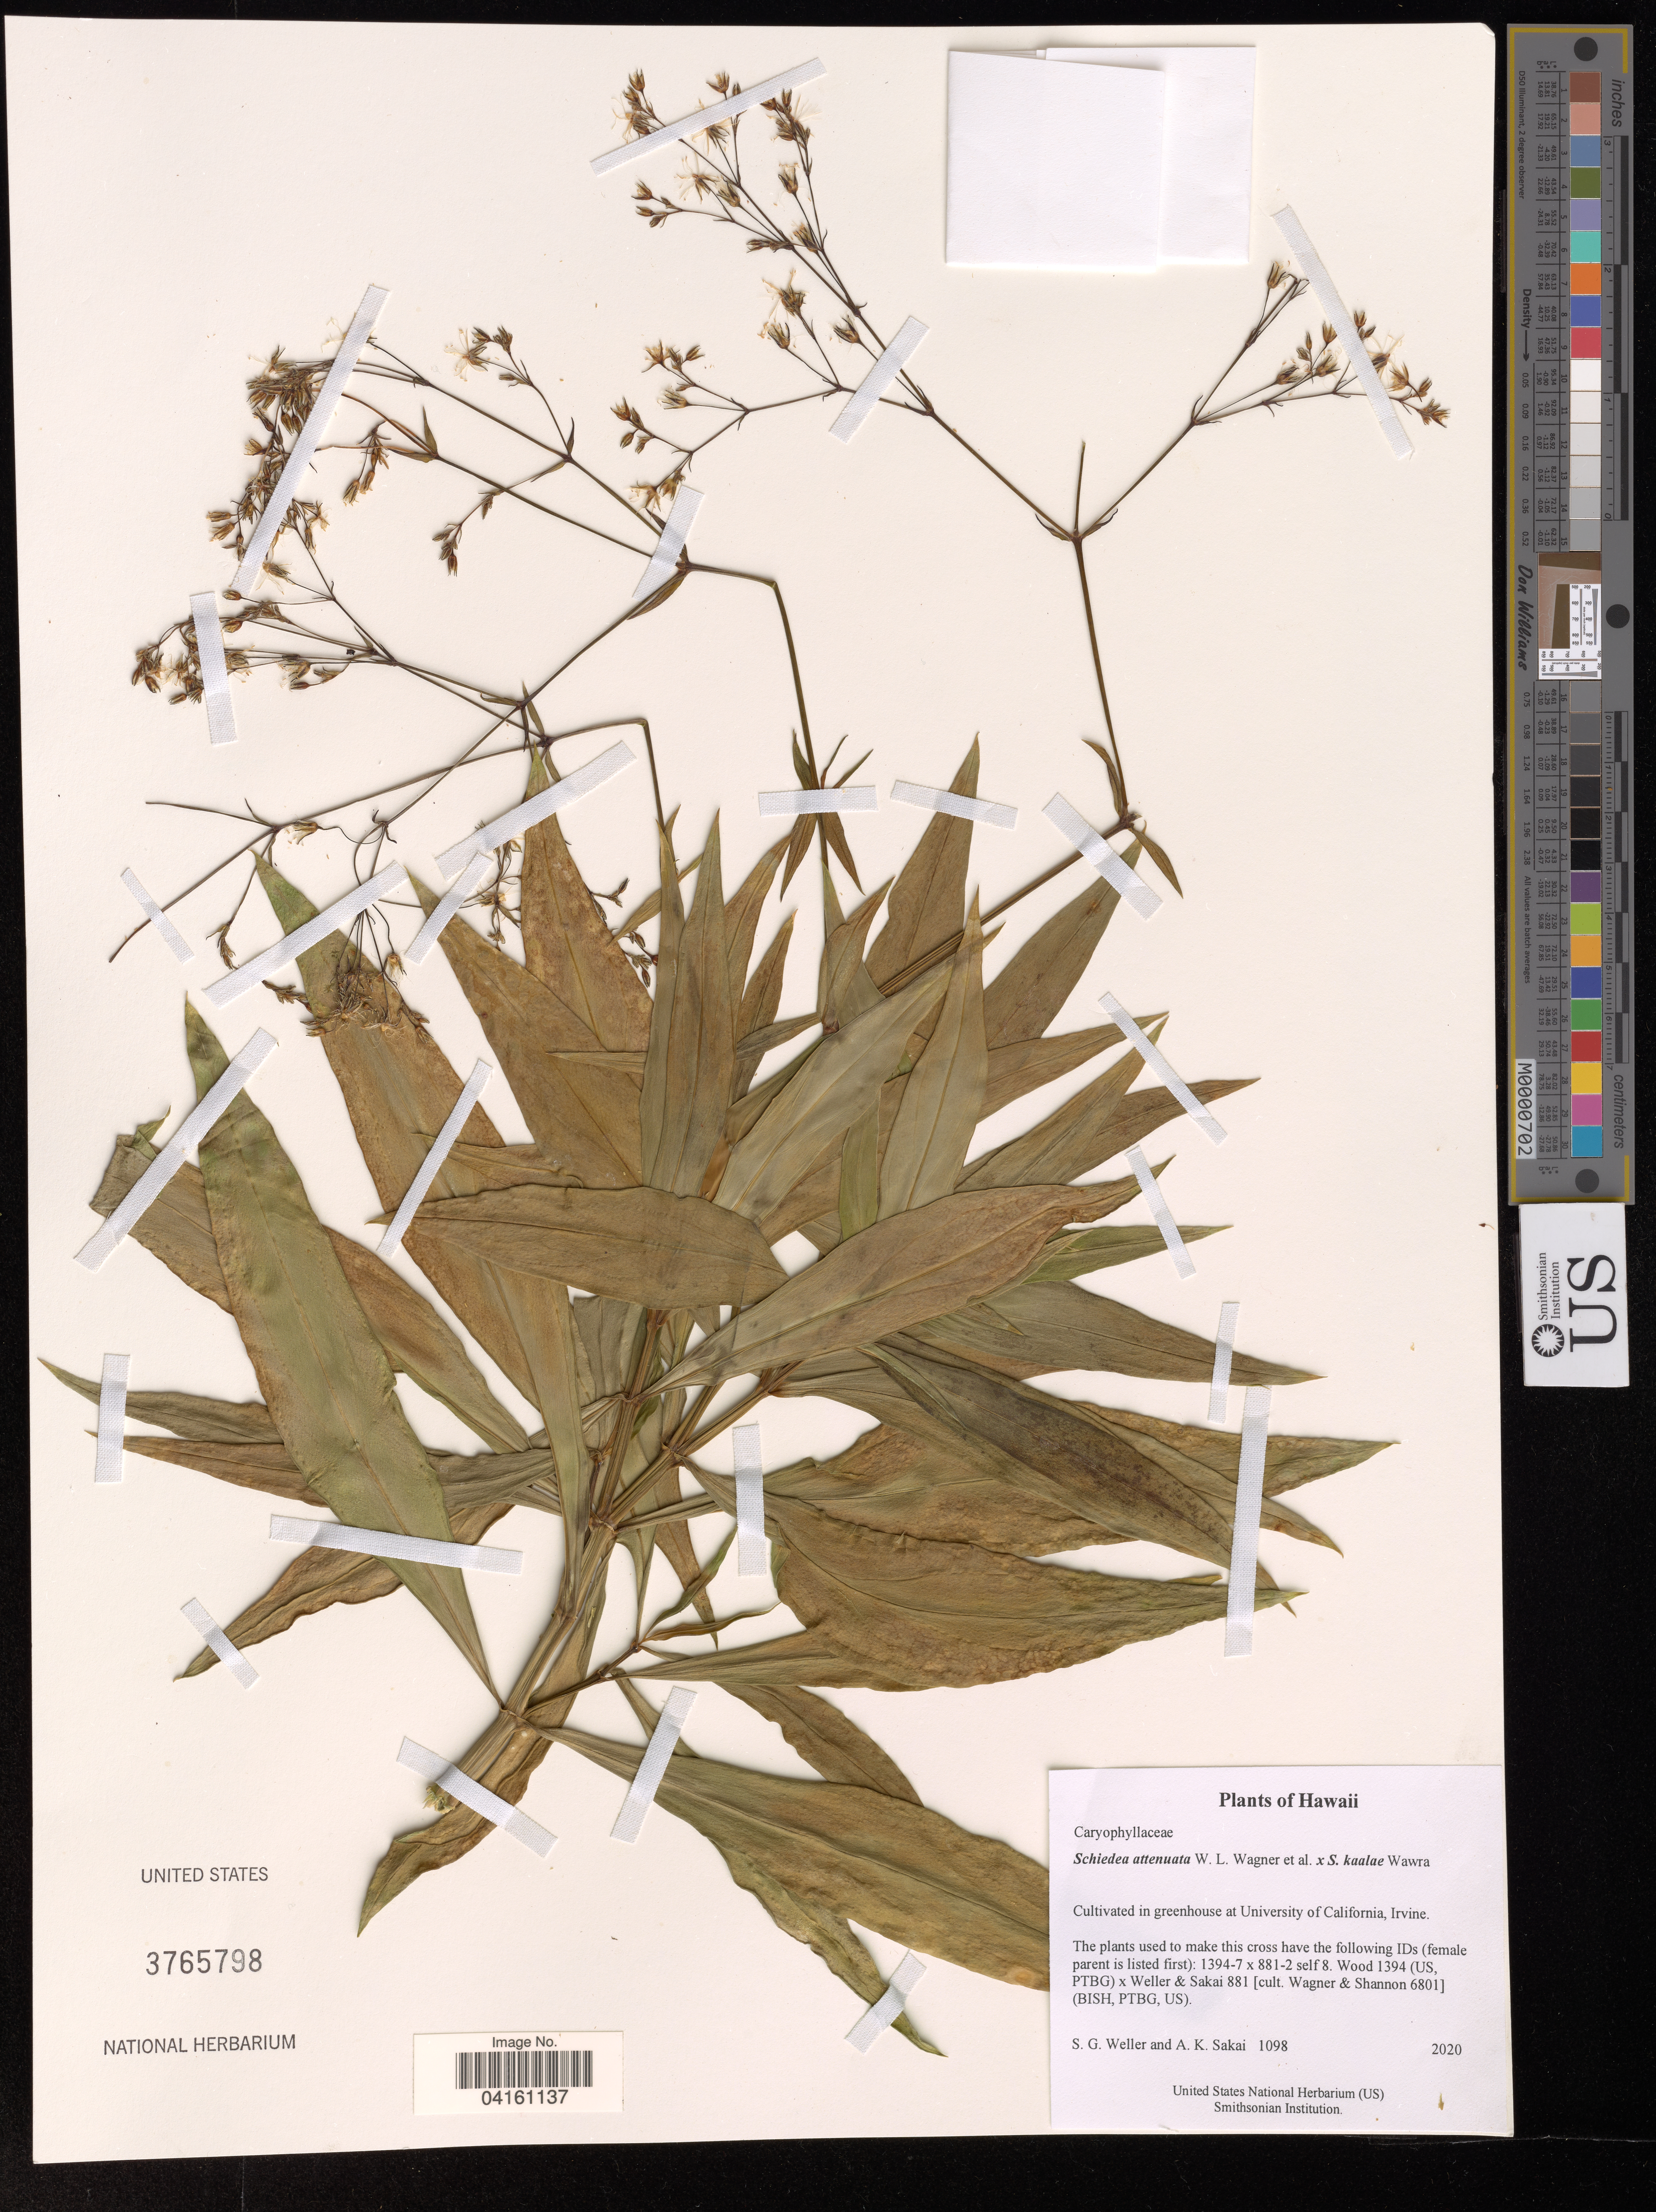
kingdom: Plantae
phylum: Tracheophyta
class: Magnoliopsida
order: Caryophyllales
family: Caryophyllaceae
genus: Schiedea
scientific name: Schiedea attenuata x S. kaalae Wawra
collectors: S. G. Weller & A. Sakai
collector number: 1098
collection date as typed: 2020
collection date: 2020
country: United States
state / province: California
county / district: Orange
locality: Cultivated in greenhouse at University of California, Irvine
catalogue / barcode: US 3765798